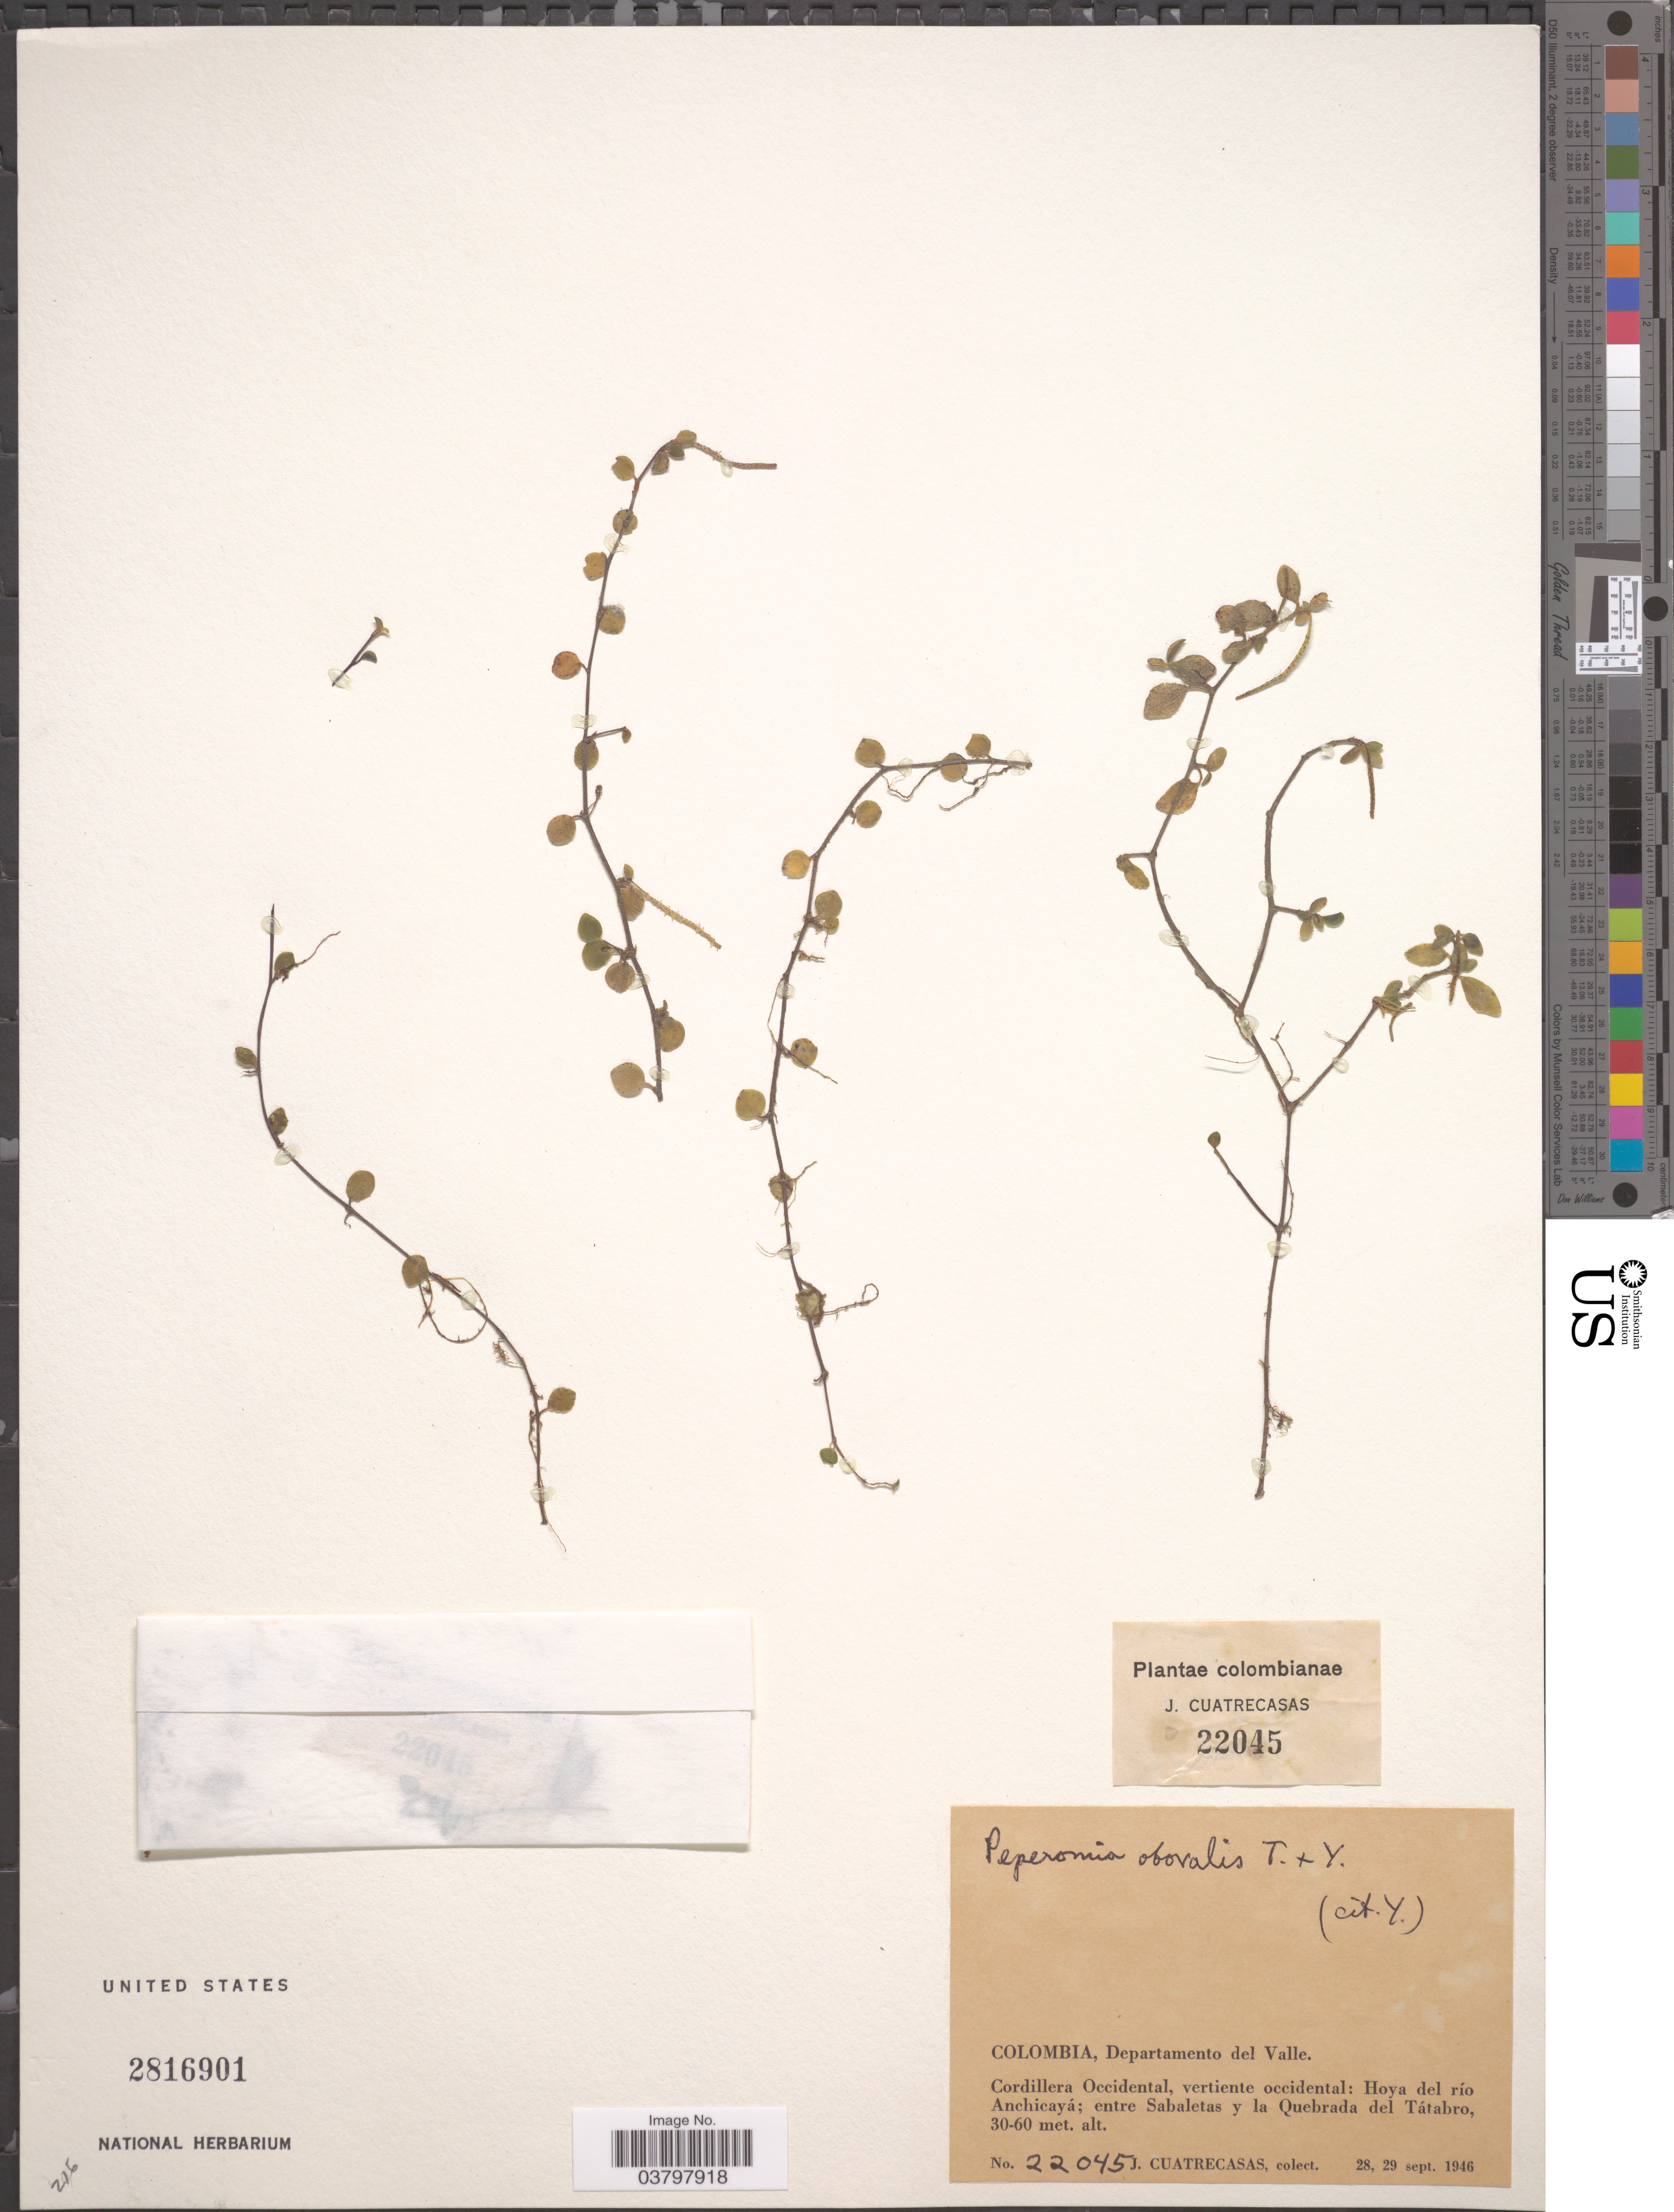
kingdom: Plantae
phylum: Tracheophyta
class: Magnoliopsida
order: Piperales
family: Piperaceae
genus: Peperomia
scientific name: Peperomia obovalis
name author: Trel. & Yunck.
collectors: J. Cuatrecasas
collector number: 22045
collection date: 1946-09-28/1946-09-29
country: Colombia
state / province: Valle del Cauca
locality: Departamento del Valle. Cordillera Occidental, vertiente occidental: Hoya del río Anchicayá; entre Sabaletas y la Quebrada del Tátabro.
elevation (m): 30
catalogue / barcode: US 2816901